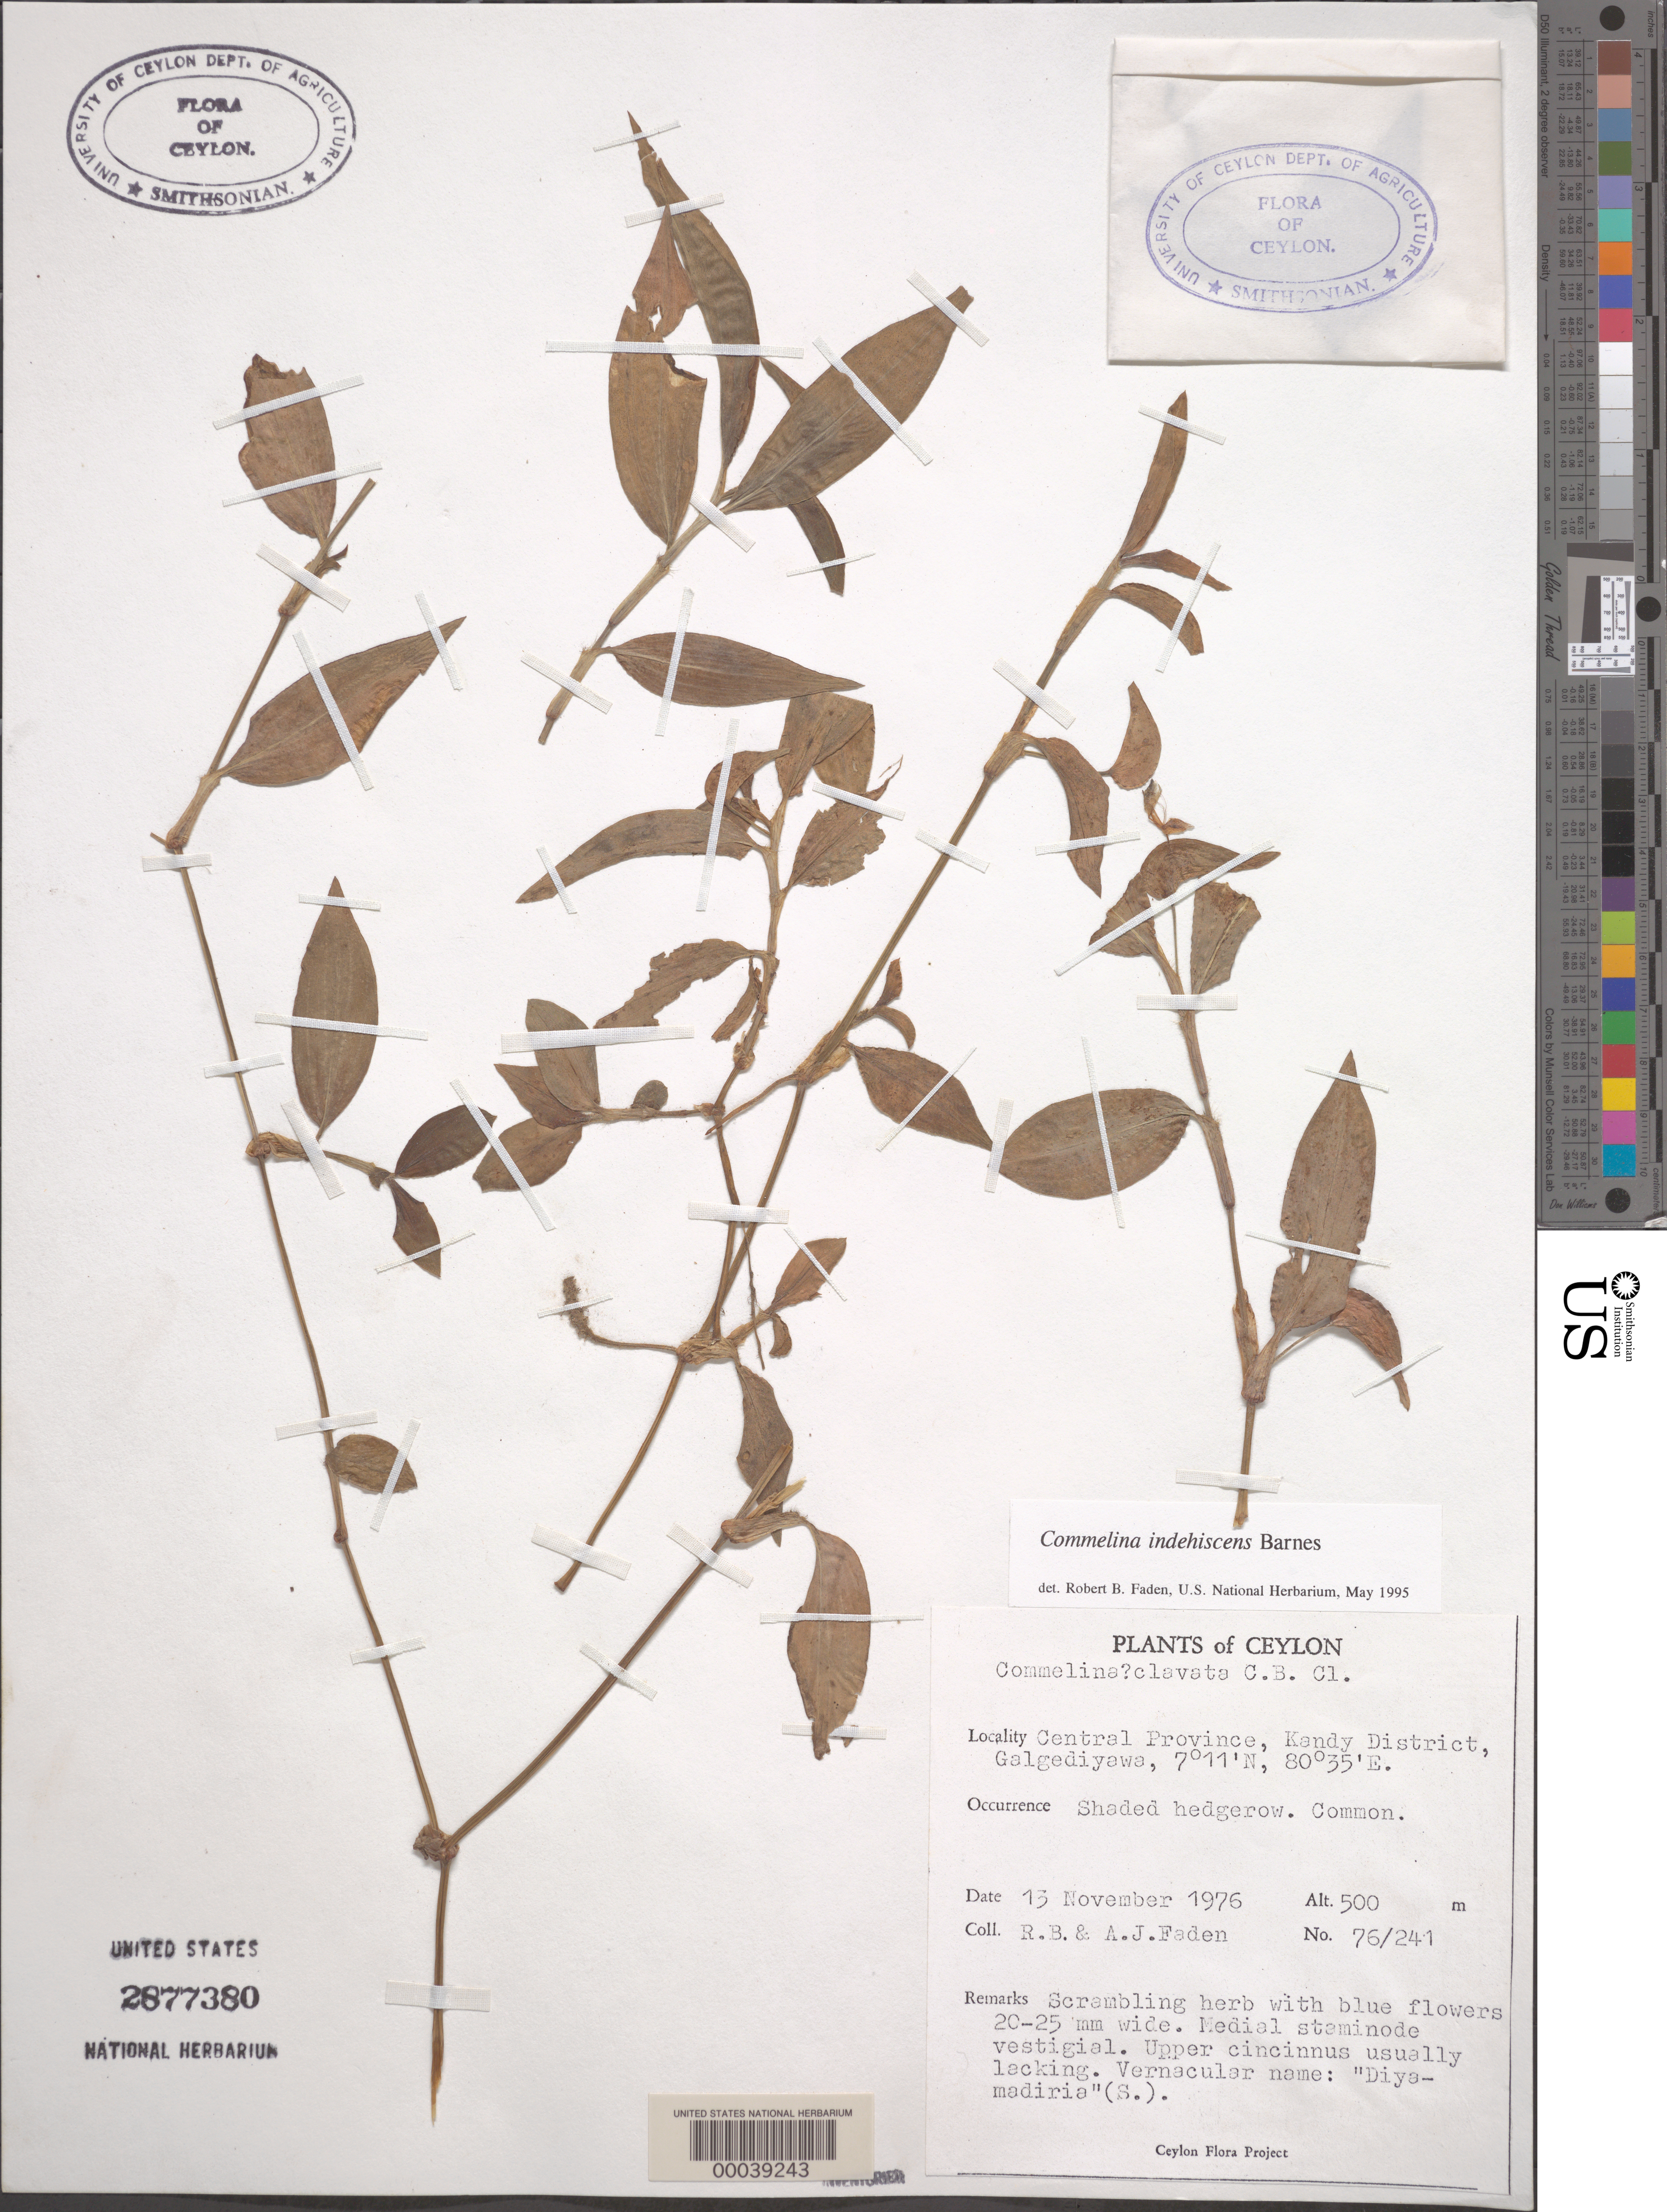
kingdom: Plantae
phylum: Tracheophyta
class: Liliopsida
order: Commelinales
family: Commelinaceae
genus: Commelina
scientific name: Commelina indehiscens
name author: E. Barnes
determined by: Faden, Robert B., (US), Smithsonian Institution - National Museum of Natural History (UNITED STATES)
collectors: R. B. Faden & A. J. Faden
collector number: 76/241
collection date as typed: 13 Nov 1976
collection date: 1976-11-13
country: Sri Lanka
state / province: Central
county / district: Kandy Dist.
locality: Galgediyawa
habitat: Shaded hedgerow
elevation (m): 500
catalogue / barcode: US 2877380